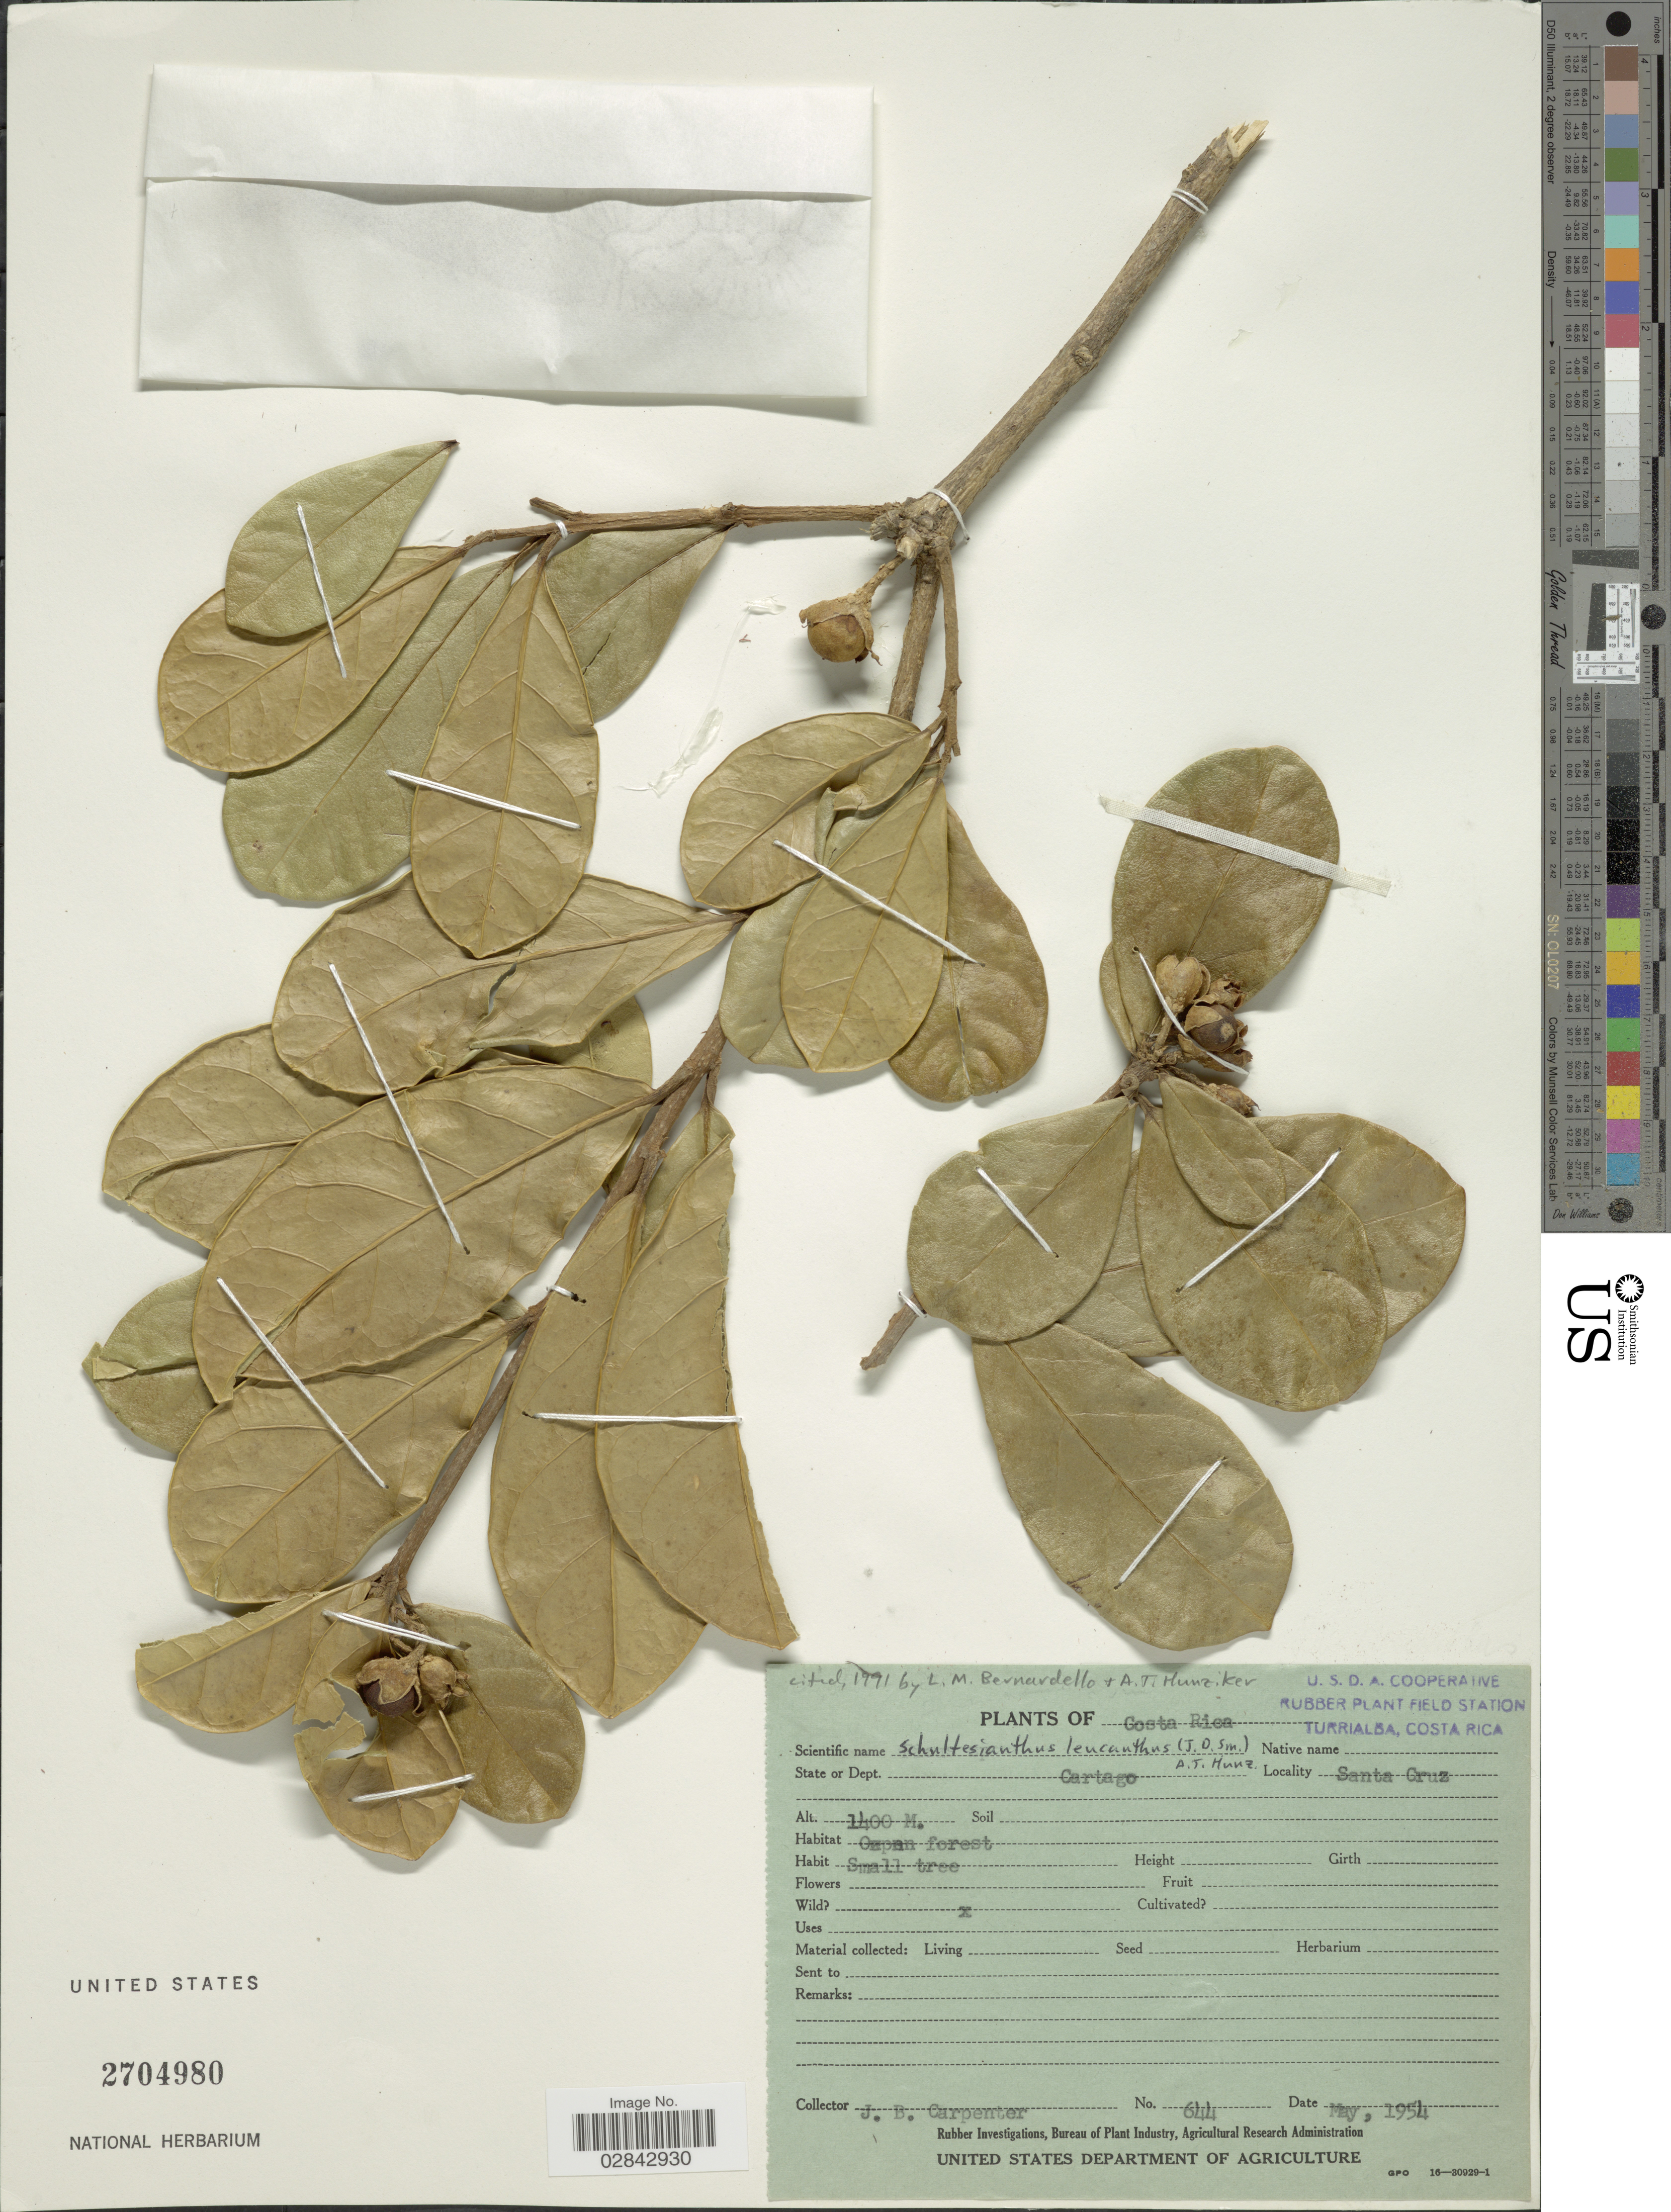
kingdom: Plantae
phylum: Tracheophyta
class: Magnoliopsida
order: Solanales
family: Solanaceae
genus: Schultesianthus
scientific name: Schultesianthus leucanthus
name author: (Donn. Sm.) Hunz.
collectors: J. Carpenter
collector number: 644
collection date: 1954-05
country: Costa Rica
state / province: Cartago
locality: Santa Cruz.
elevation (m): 1400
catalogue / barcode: US 2704980